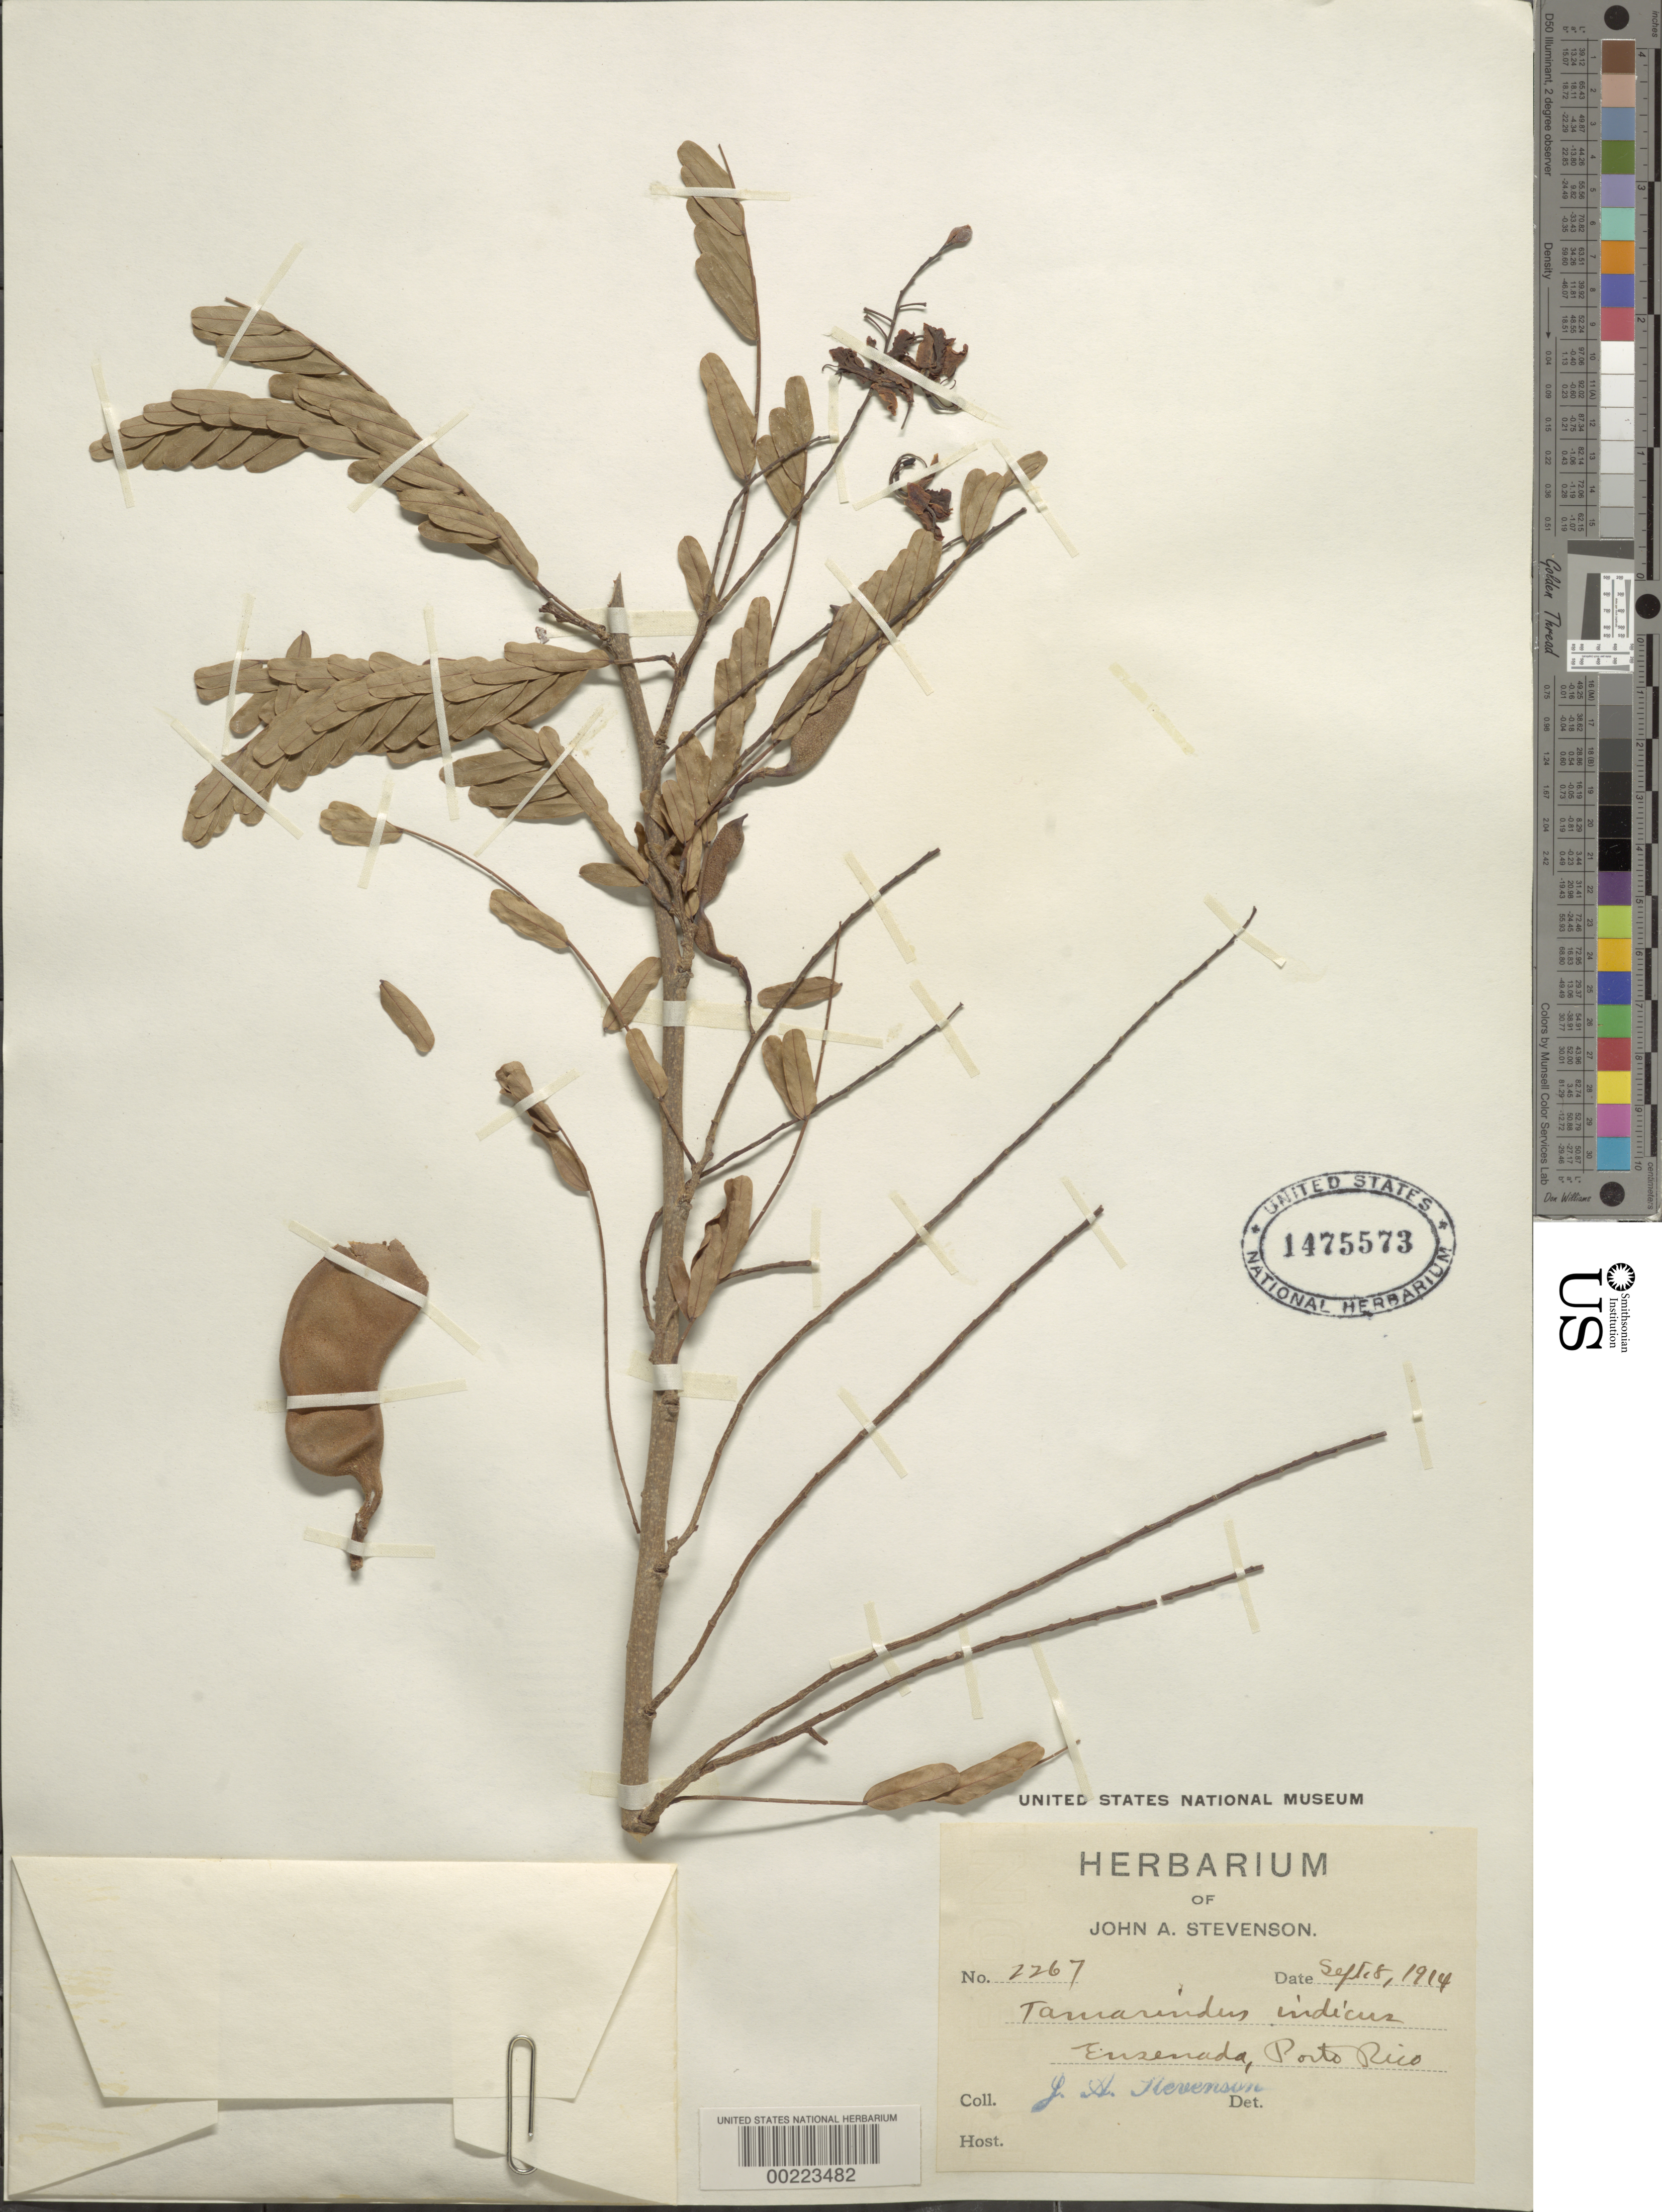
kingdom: Plantae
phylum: Tracheophyta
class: Magnoliopsida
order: Fabales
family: Fabaceae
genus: Tamarindus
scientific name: Tamarindus indica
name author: L.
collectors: J. Stevenson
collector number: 2267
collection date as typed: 08 Sep 1914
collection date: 1914-09-08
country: Puerto Rico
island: Greater Antilles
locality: Ensenada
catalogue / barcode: US 1475573